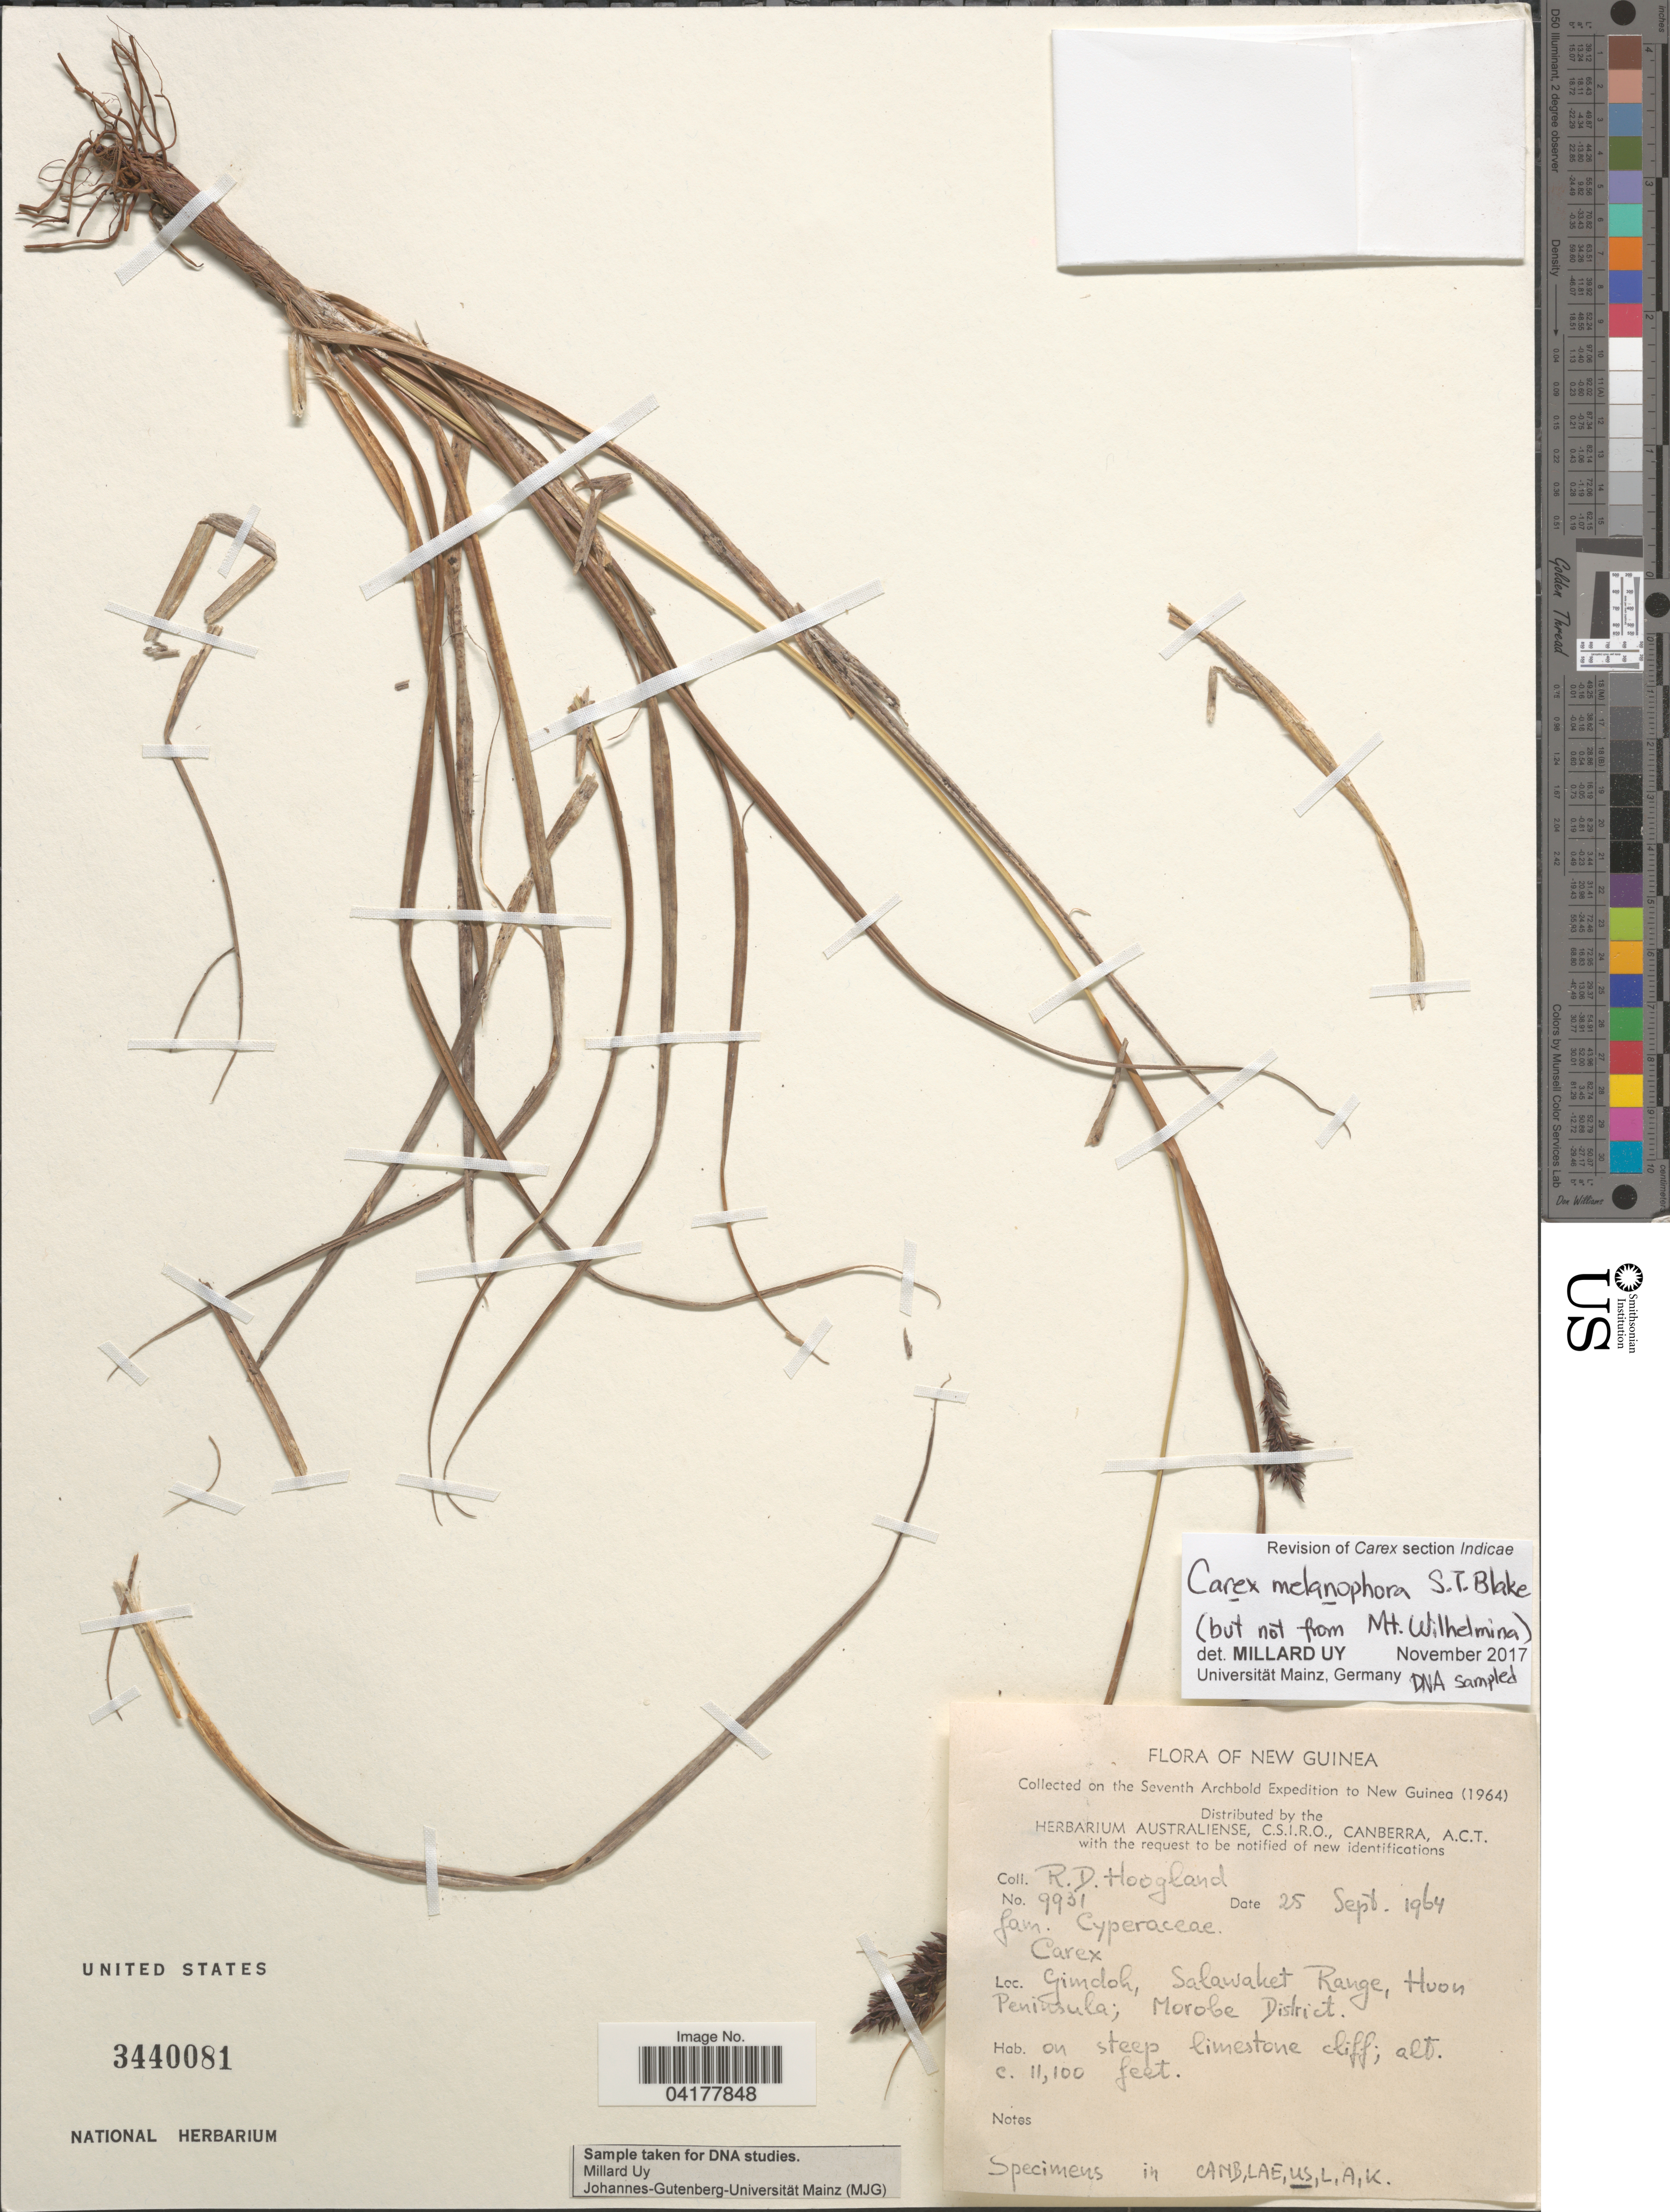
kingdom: Plantae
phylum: Tracheophyta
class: Liliopsida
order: Poales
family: Cyperaceae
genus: Carex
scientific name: Carex melanophora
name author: S.T. Blake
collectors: R. D. Hoogland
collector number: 9931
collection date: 1964-09-25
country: Papua New Guinea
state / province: Morobe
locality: New Guinea. The Seventh Archbold Expedition to New Guinea (1964). Gimdoh, Salawaket Range, Huon Peninsula; Morobe District.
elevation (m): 3383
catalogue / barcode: US 3440081